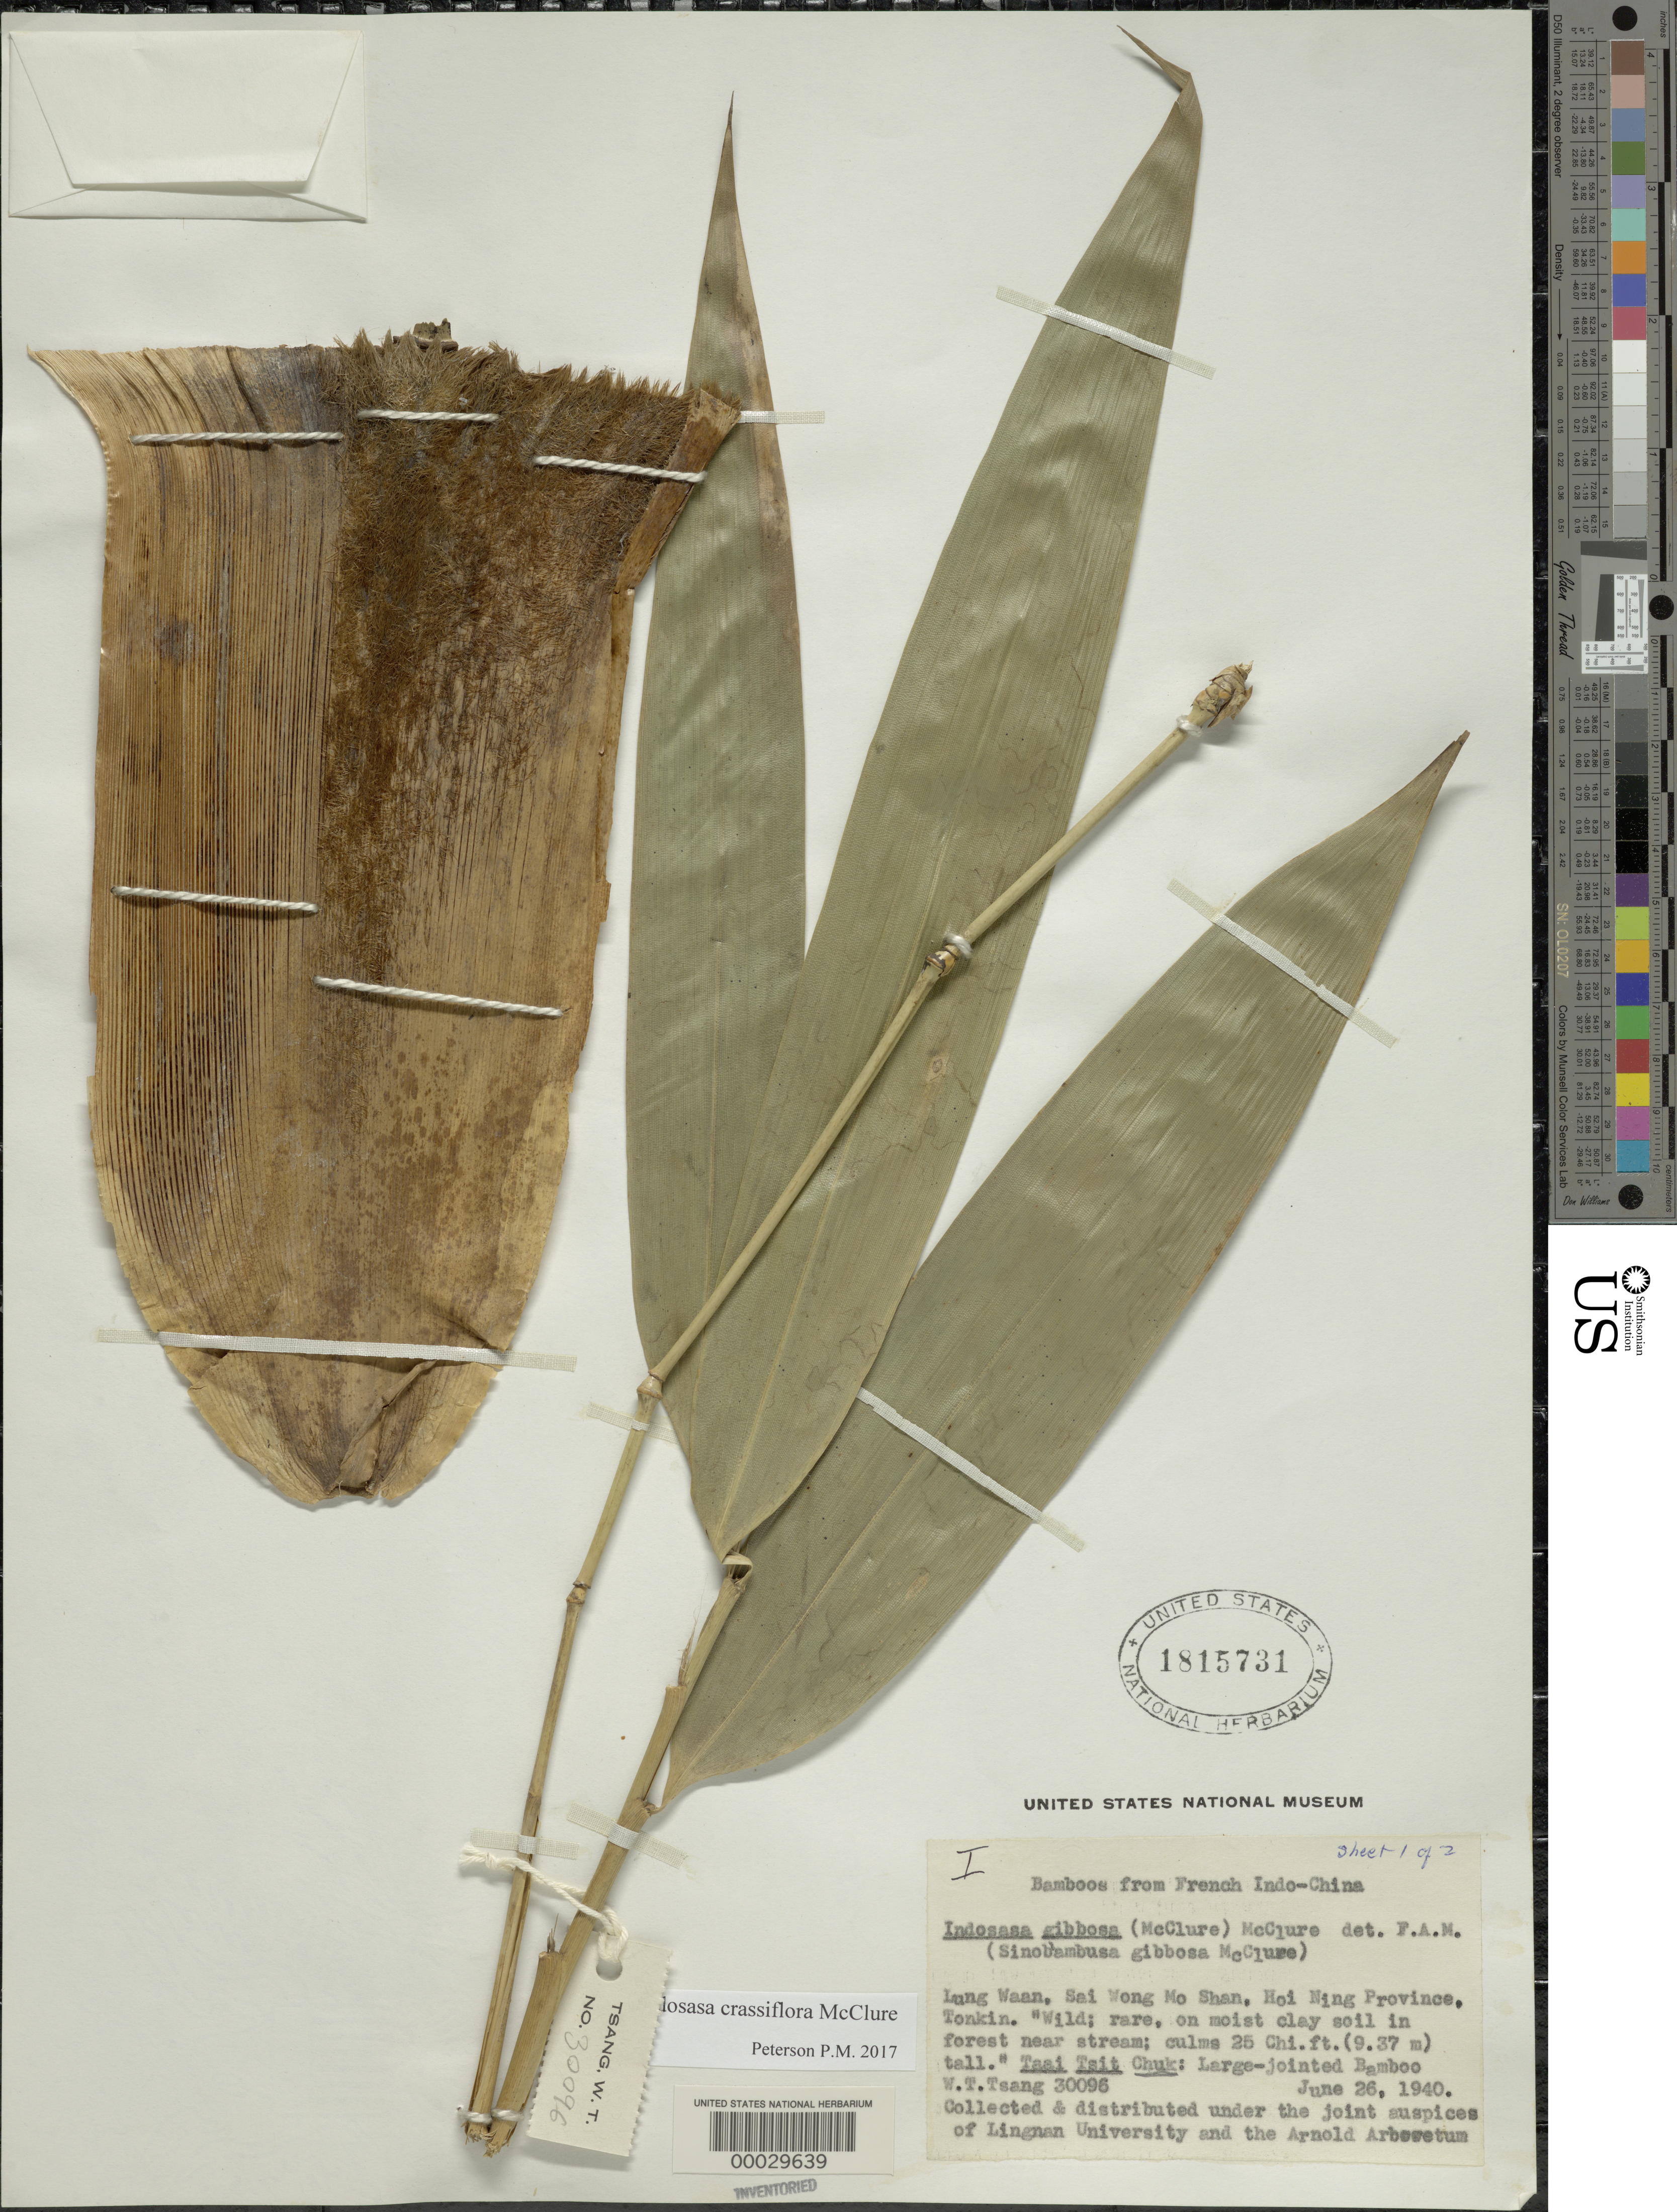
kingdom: Plantae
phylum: Tracheophyta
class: Liliopsida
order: Poales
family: Poaceae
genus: Indosasa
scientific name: Indosasa crassiflora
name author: McClure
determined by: Poaceae Reorganization Project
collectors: W. T. Tsang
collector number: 30096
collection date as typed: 26 Jun 1940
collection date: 1940-06-26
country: Vietnam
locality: Tonkin, hoi ning prov, lung waan, sai wong mo shan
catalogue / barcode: US 1815731